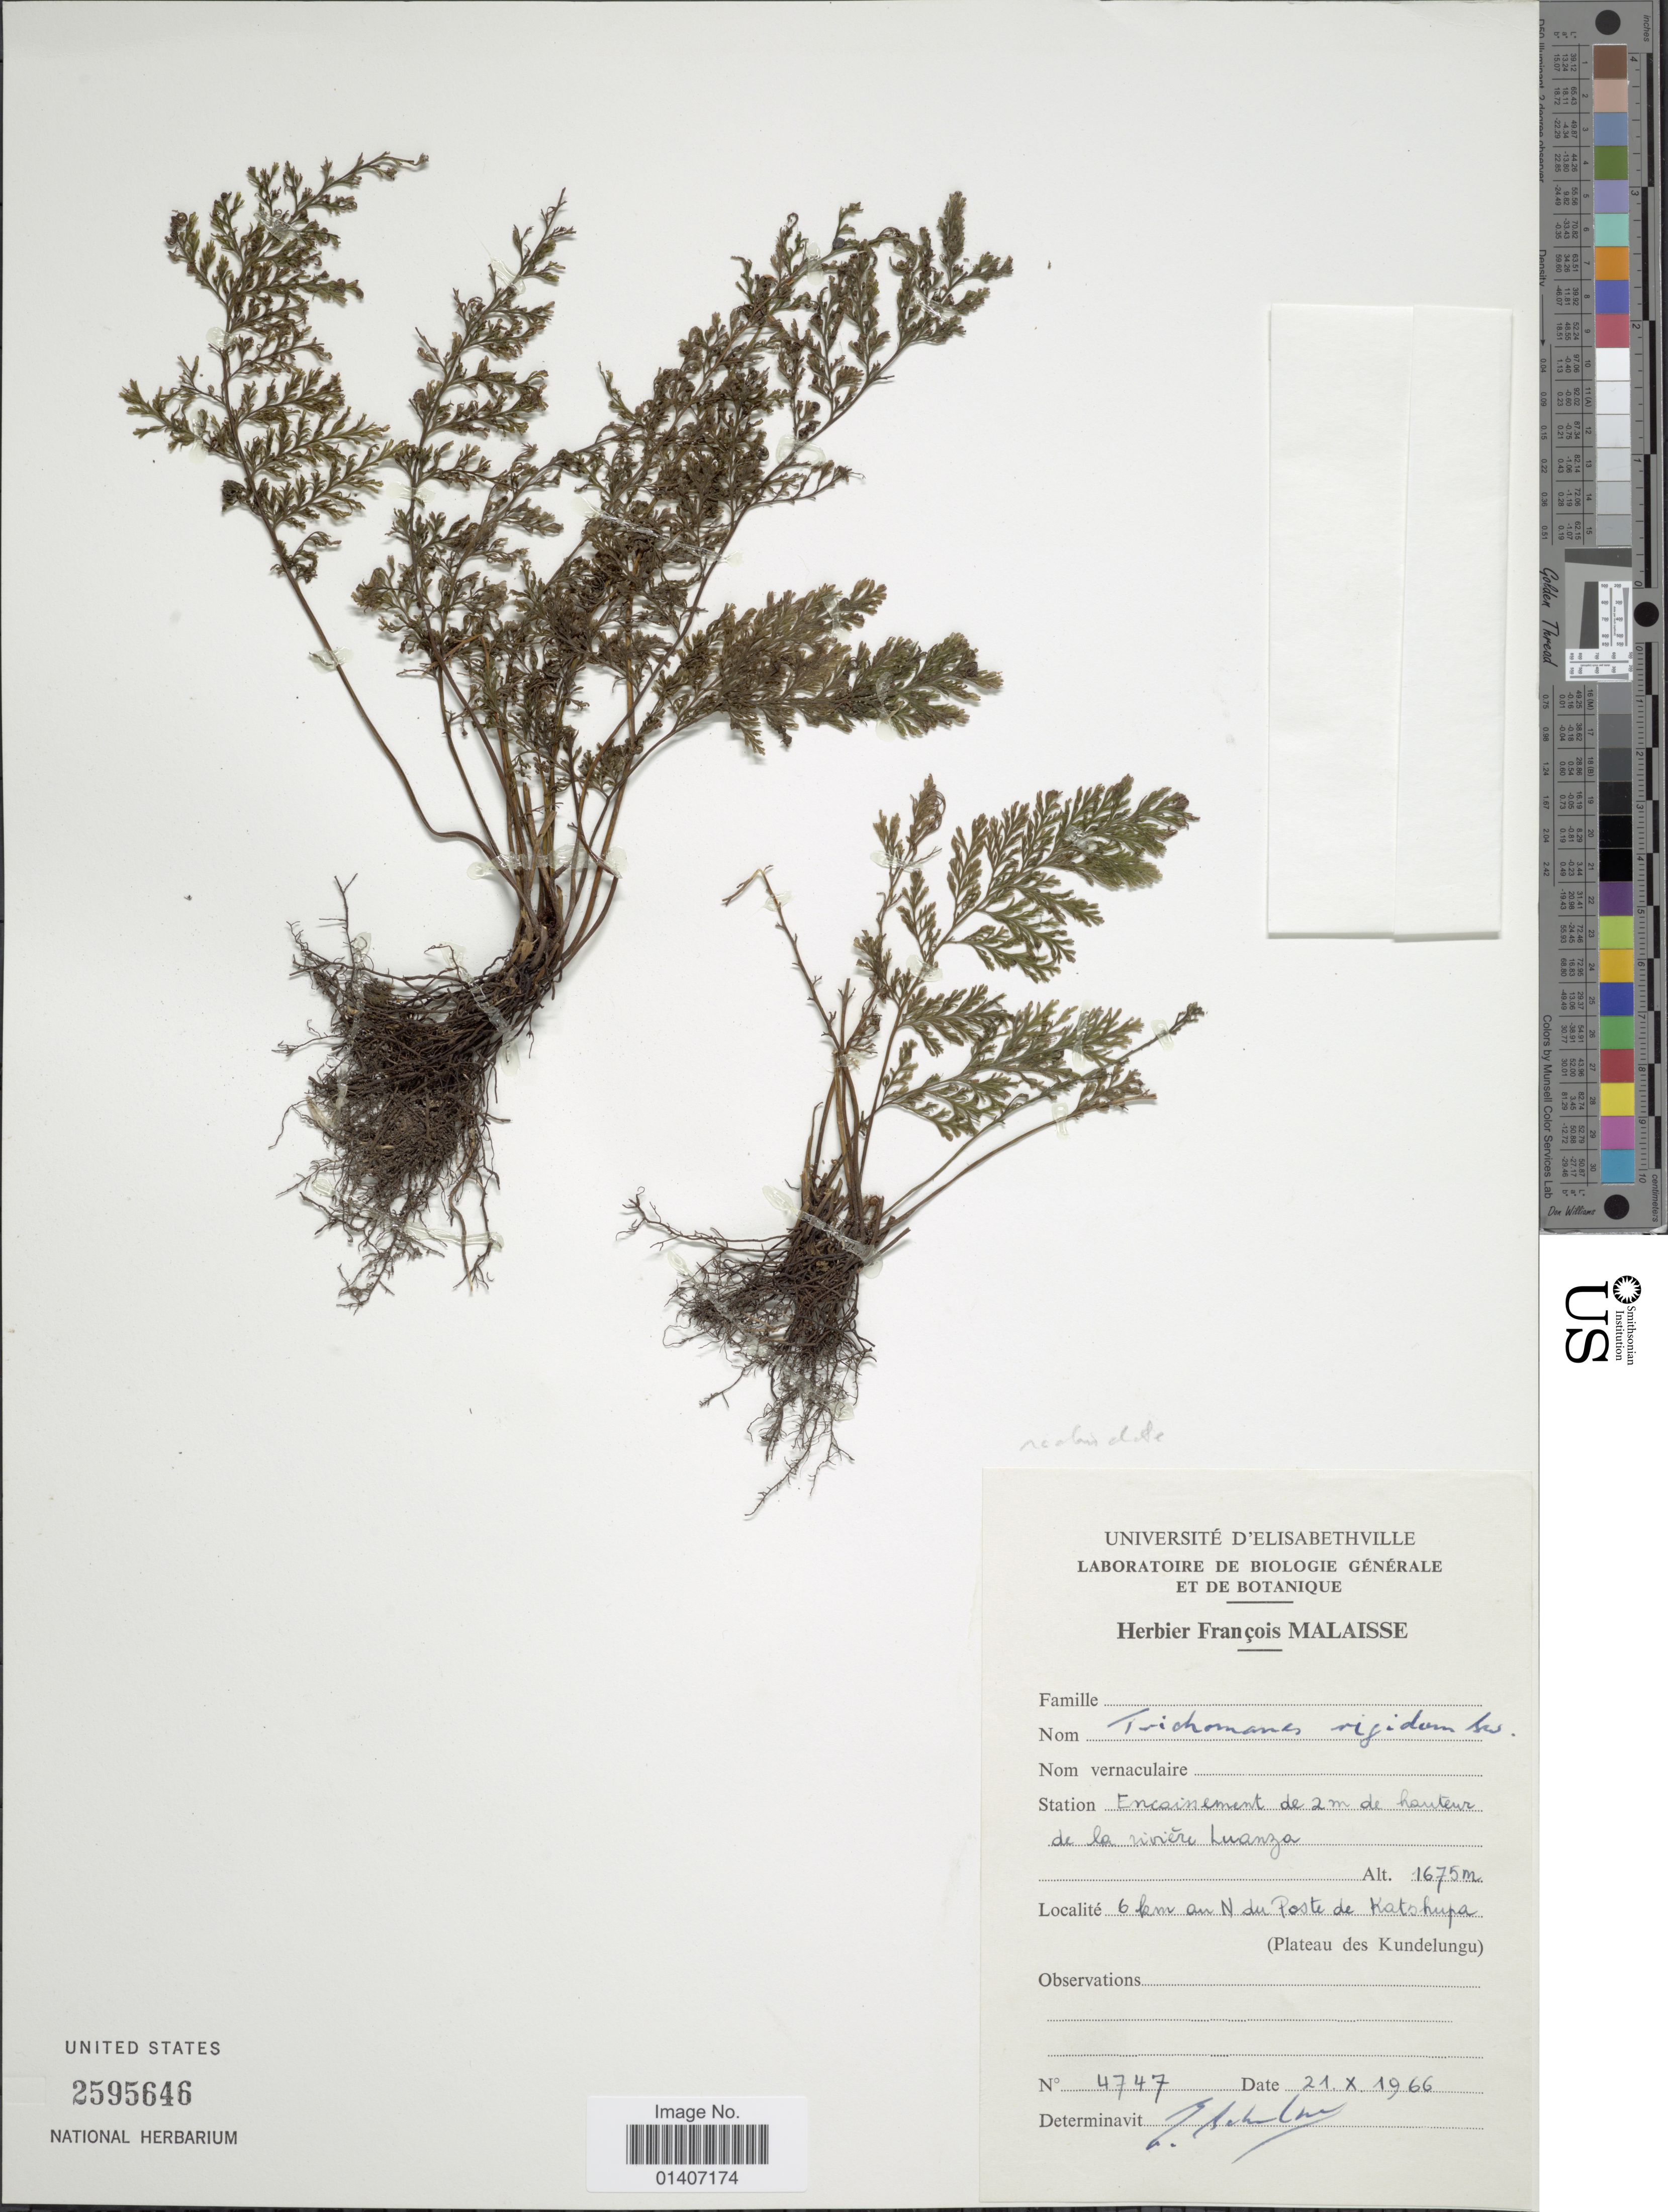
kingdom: Plantae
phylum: Tracheophyta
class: Polypodiopsida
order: Hymenophyllales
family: Hymenophyllaceae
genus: Abrodictyum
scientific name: Abrodictyum cupressoides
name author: (Desv.) Ebihara & Dubuisson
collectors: F. Malaisse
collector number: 4747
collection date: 1966-10-21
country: Congo, Democratic Republic of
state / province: Haut-Katanga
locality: Station Encainement de 2m de hauteur de la riviere Luanza, 6km an N du poste de Kashupa, Plateau des Kundeluingu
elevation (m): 1675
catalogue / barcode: US 2595646